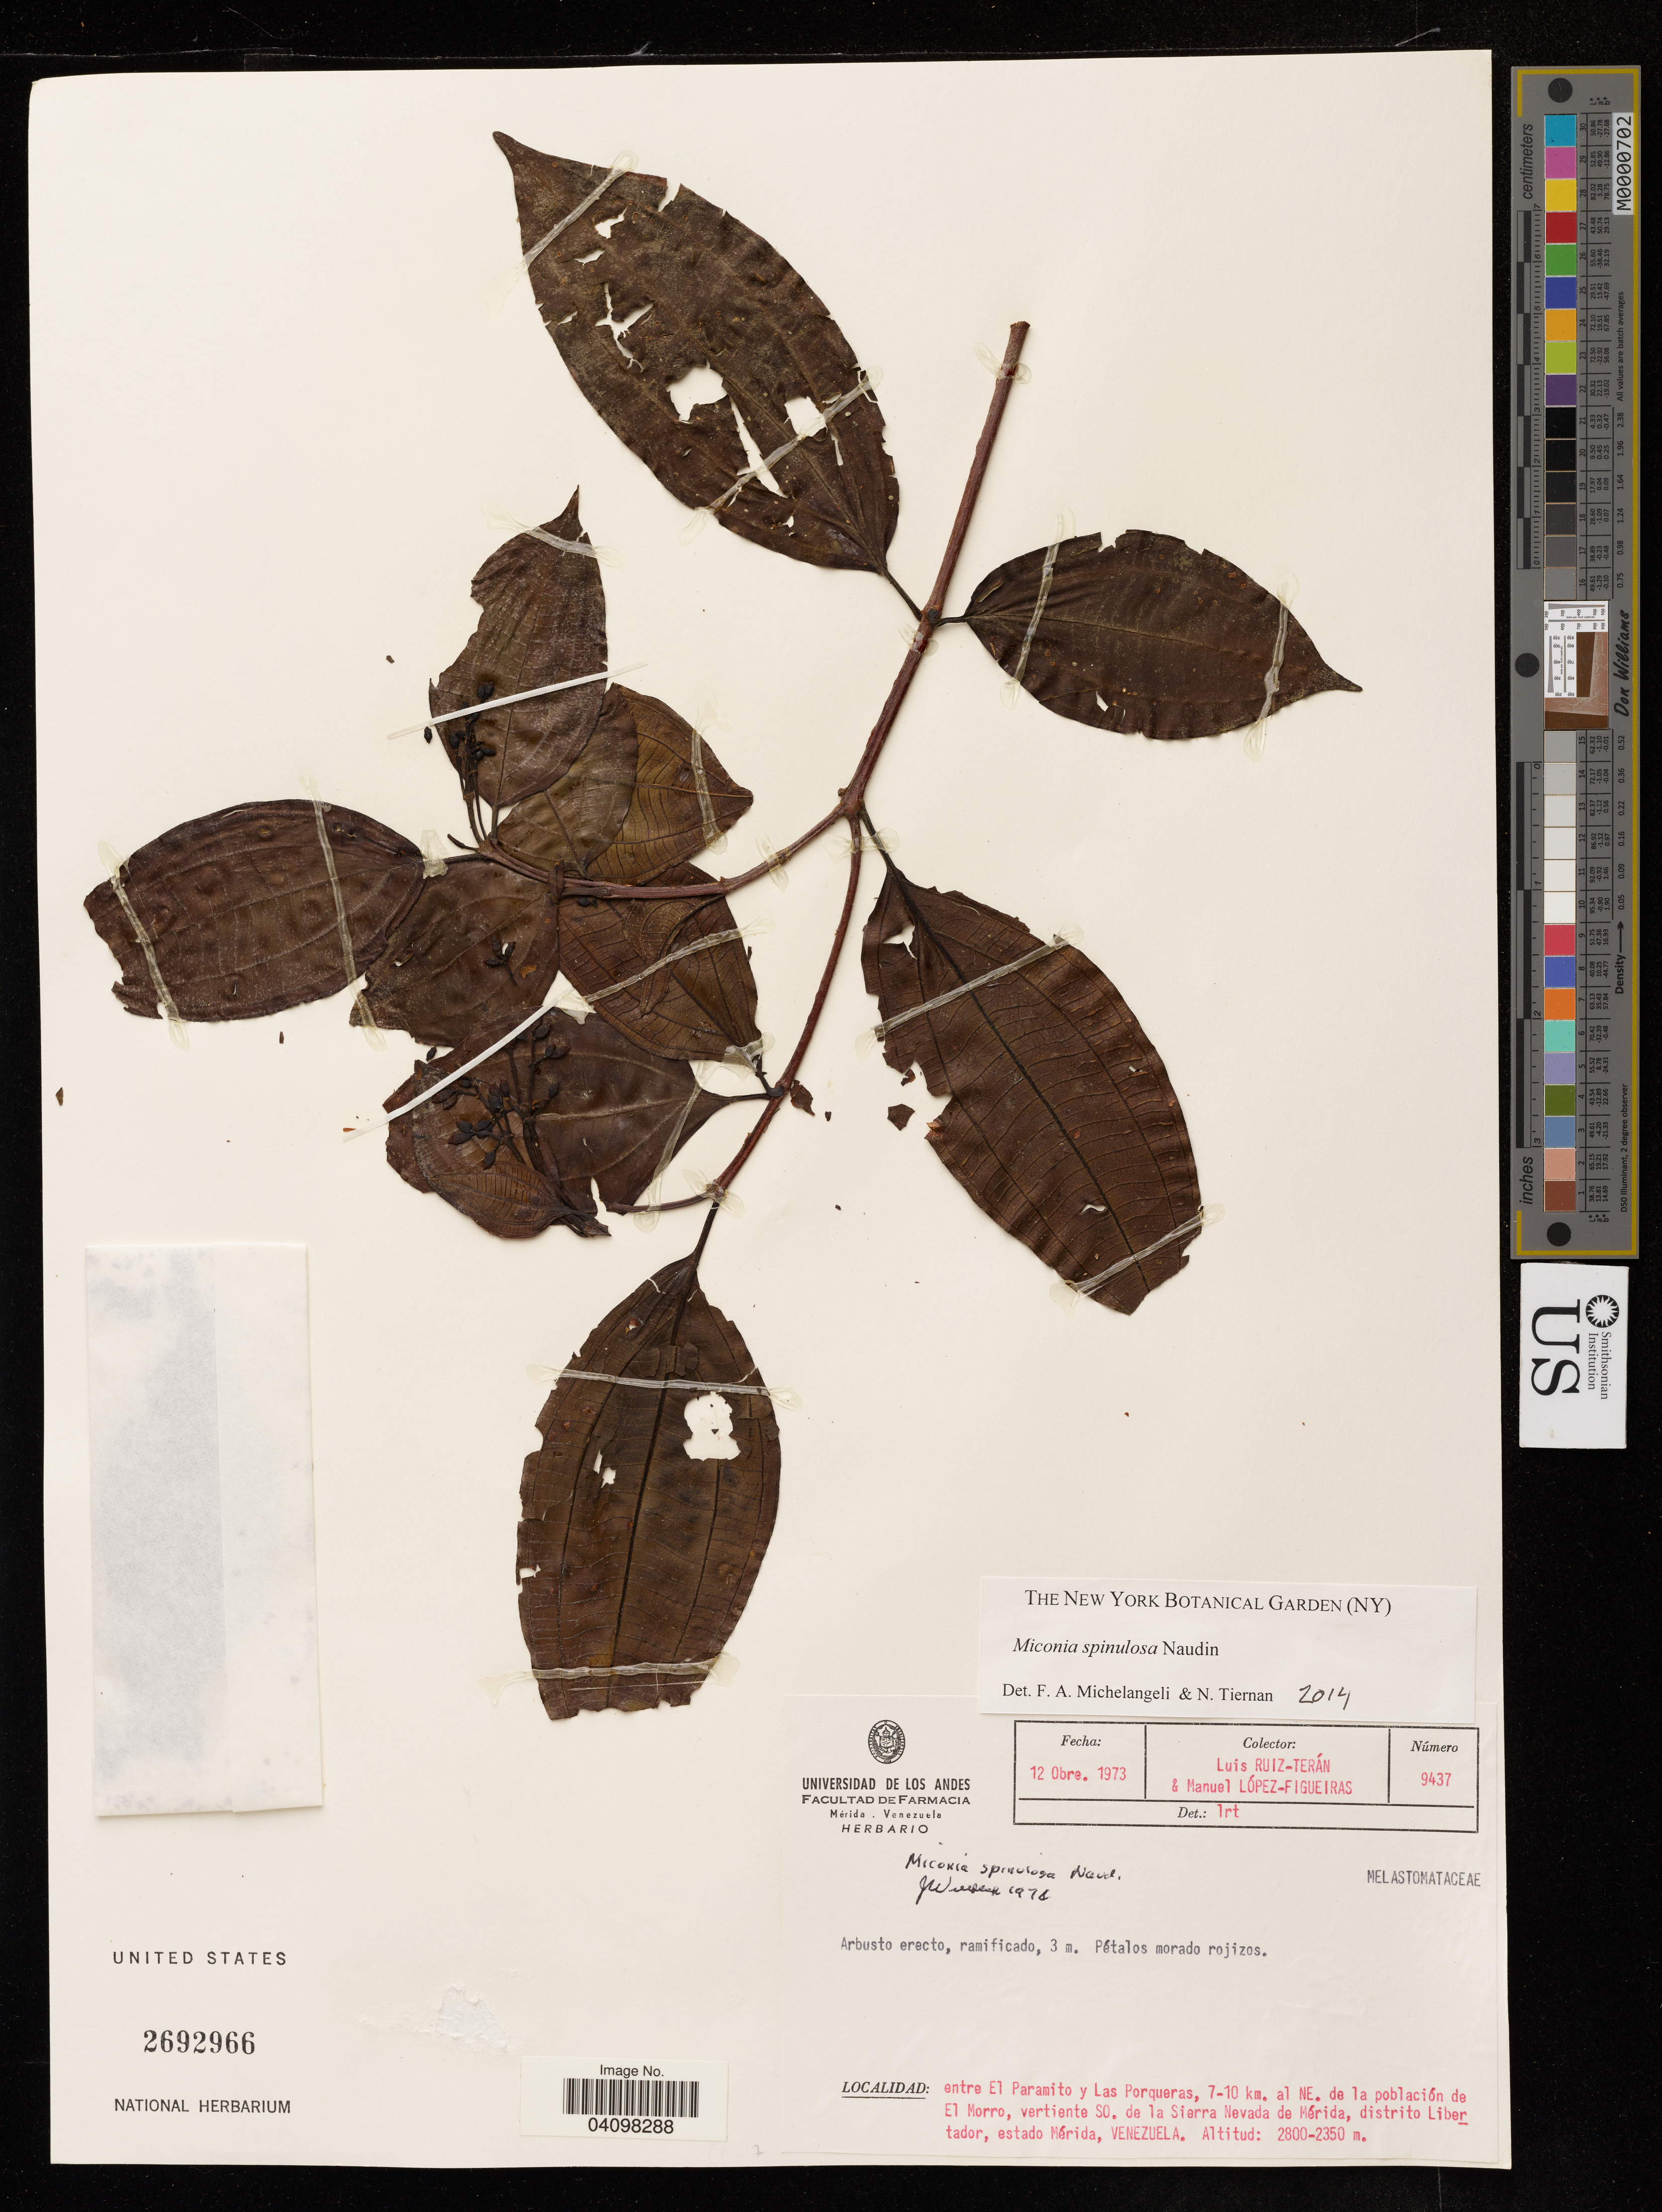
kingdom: Plantae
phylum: Tracheophyta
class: Magnoliopsida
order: Myrtales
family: Melastomataceae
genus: Miconia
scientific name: Miconia spinulosa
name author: Naudin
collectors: L. E. Ruíz-Terán & M. López Figueiras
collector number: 9437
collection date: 1973-10-12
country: Venezuela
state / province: Merida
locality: Entre El Paramito y Las Porqueras, 7-10 km. al NE. de la población de El Morro, vertiente SO. de la Sierra Nevada de Mérida, distrito Libertador, estado Mérida, Venezuela.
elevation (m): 2350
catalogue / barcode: US 2692966